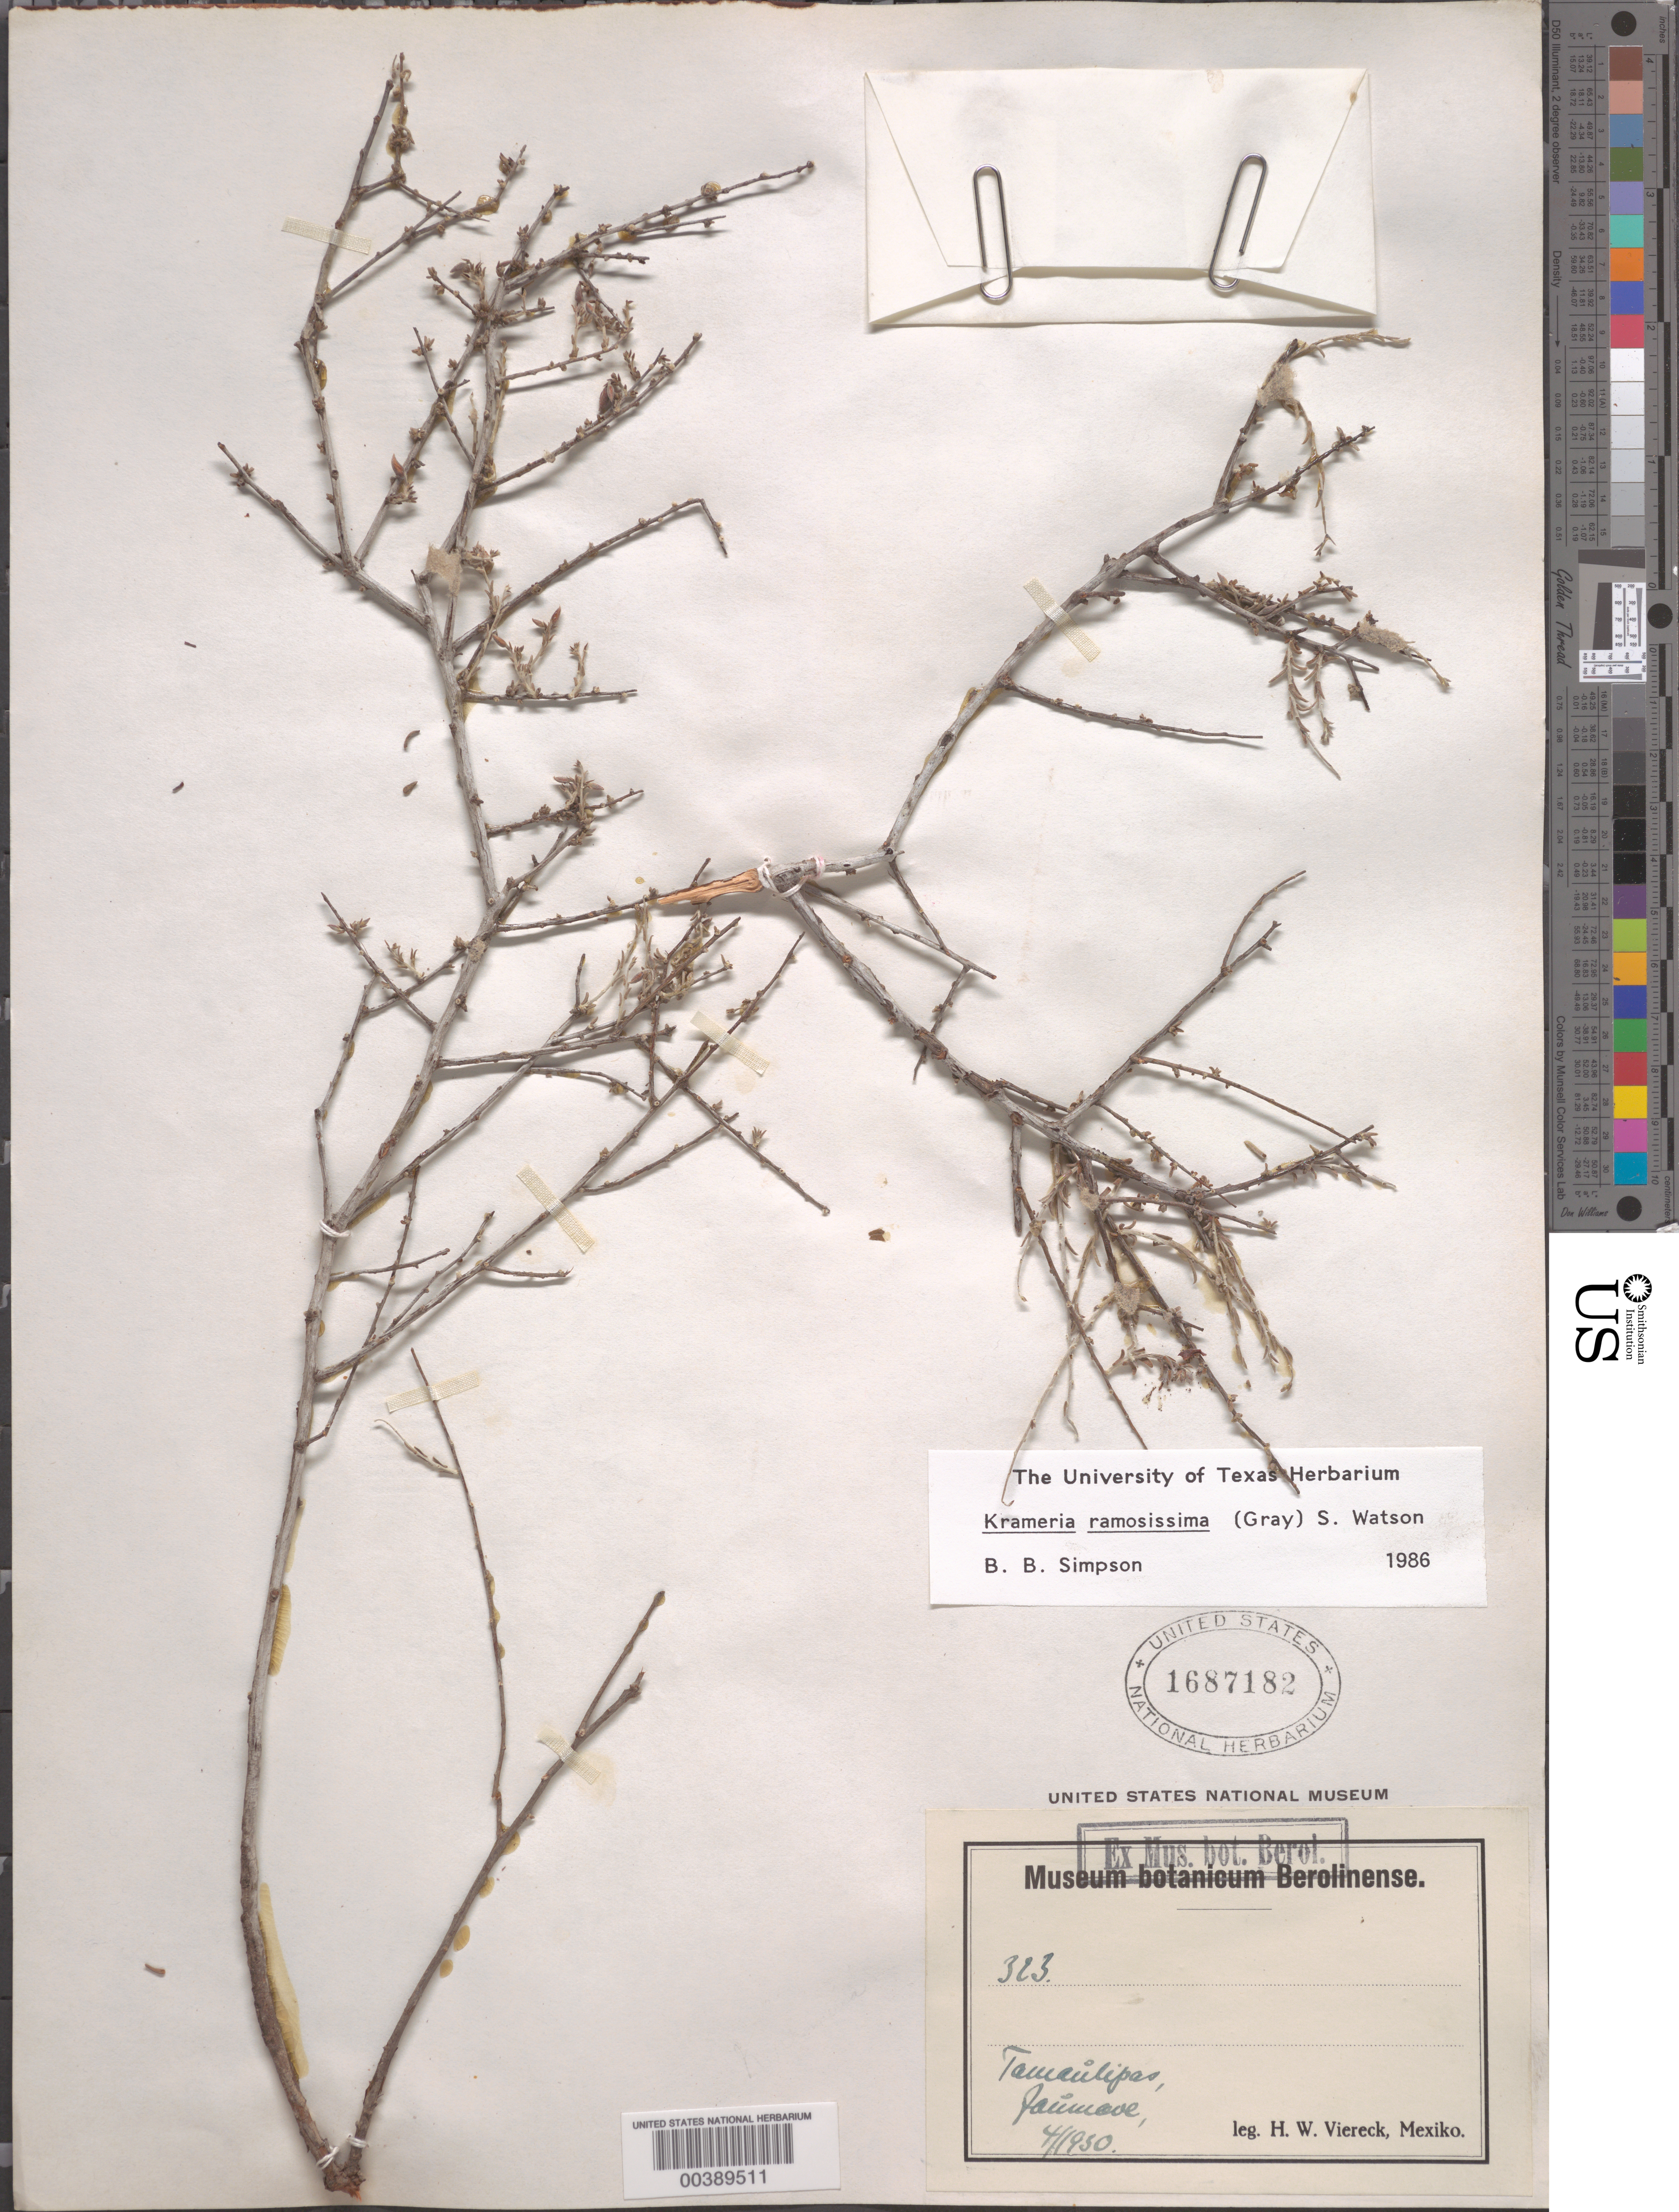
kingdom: Plantae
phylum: Tracheophyta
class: Magnoliopsida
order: Zygophyllales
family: Krameriaceae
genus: Krameria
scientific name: Krameria ramosissima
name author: (A. Gray) S. Watson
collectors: H. W. Viereck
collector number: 323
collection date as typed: Apr 1930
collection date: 1930-04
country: Mexico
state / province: Tamaulipas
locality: Jaumave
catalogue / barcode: US 1687182